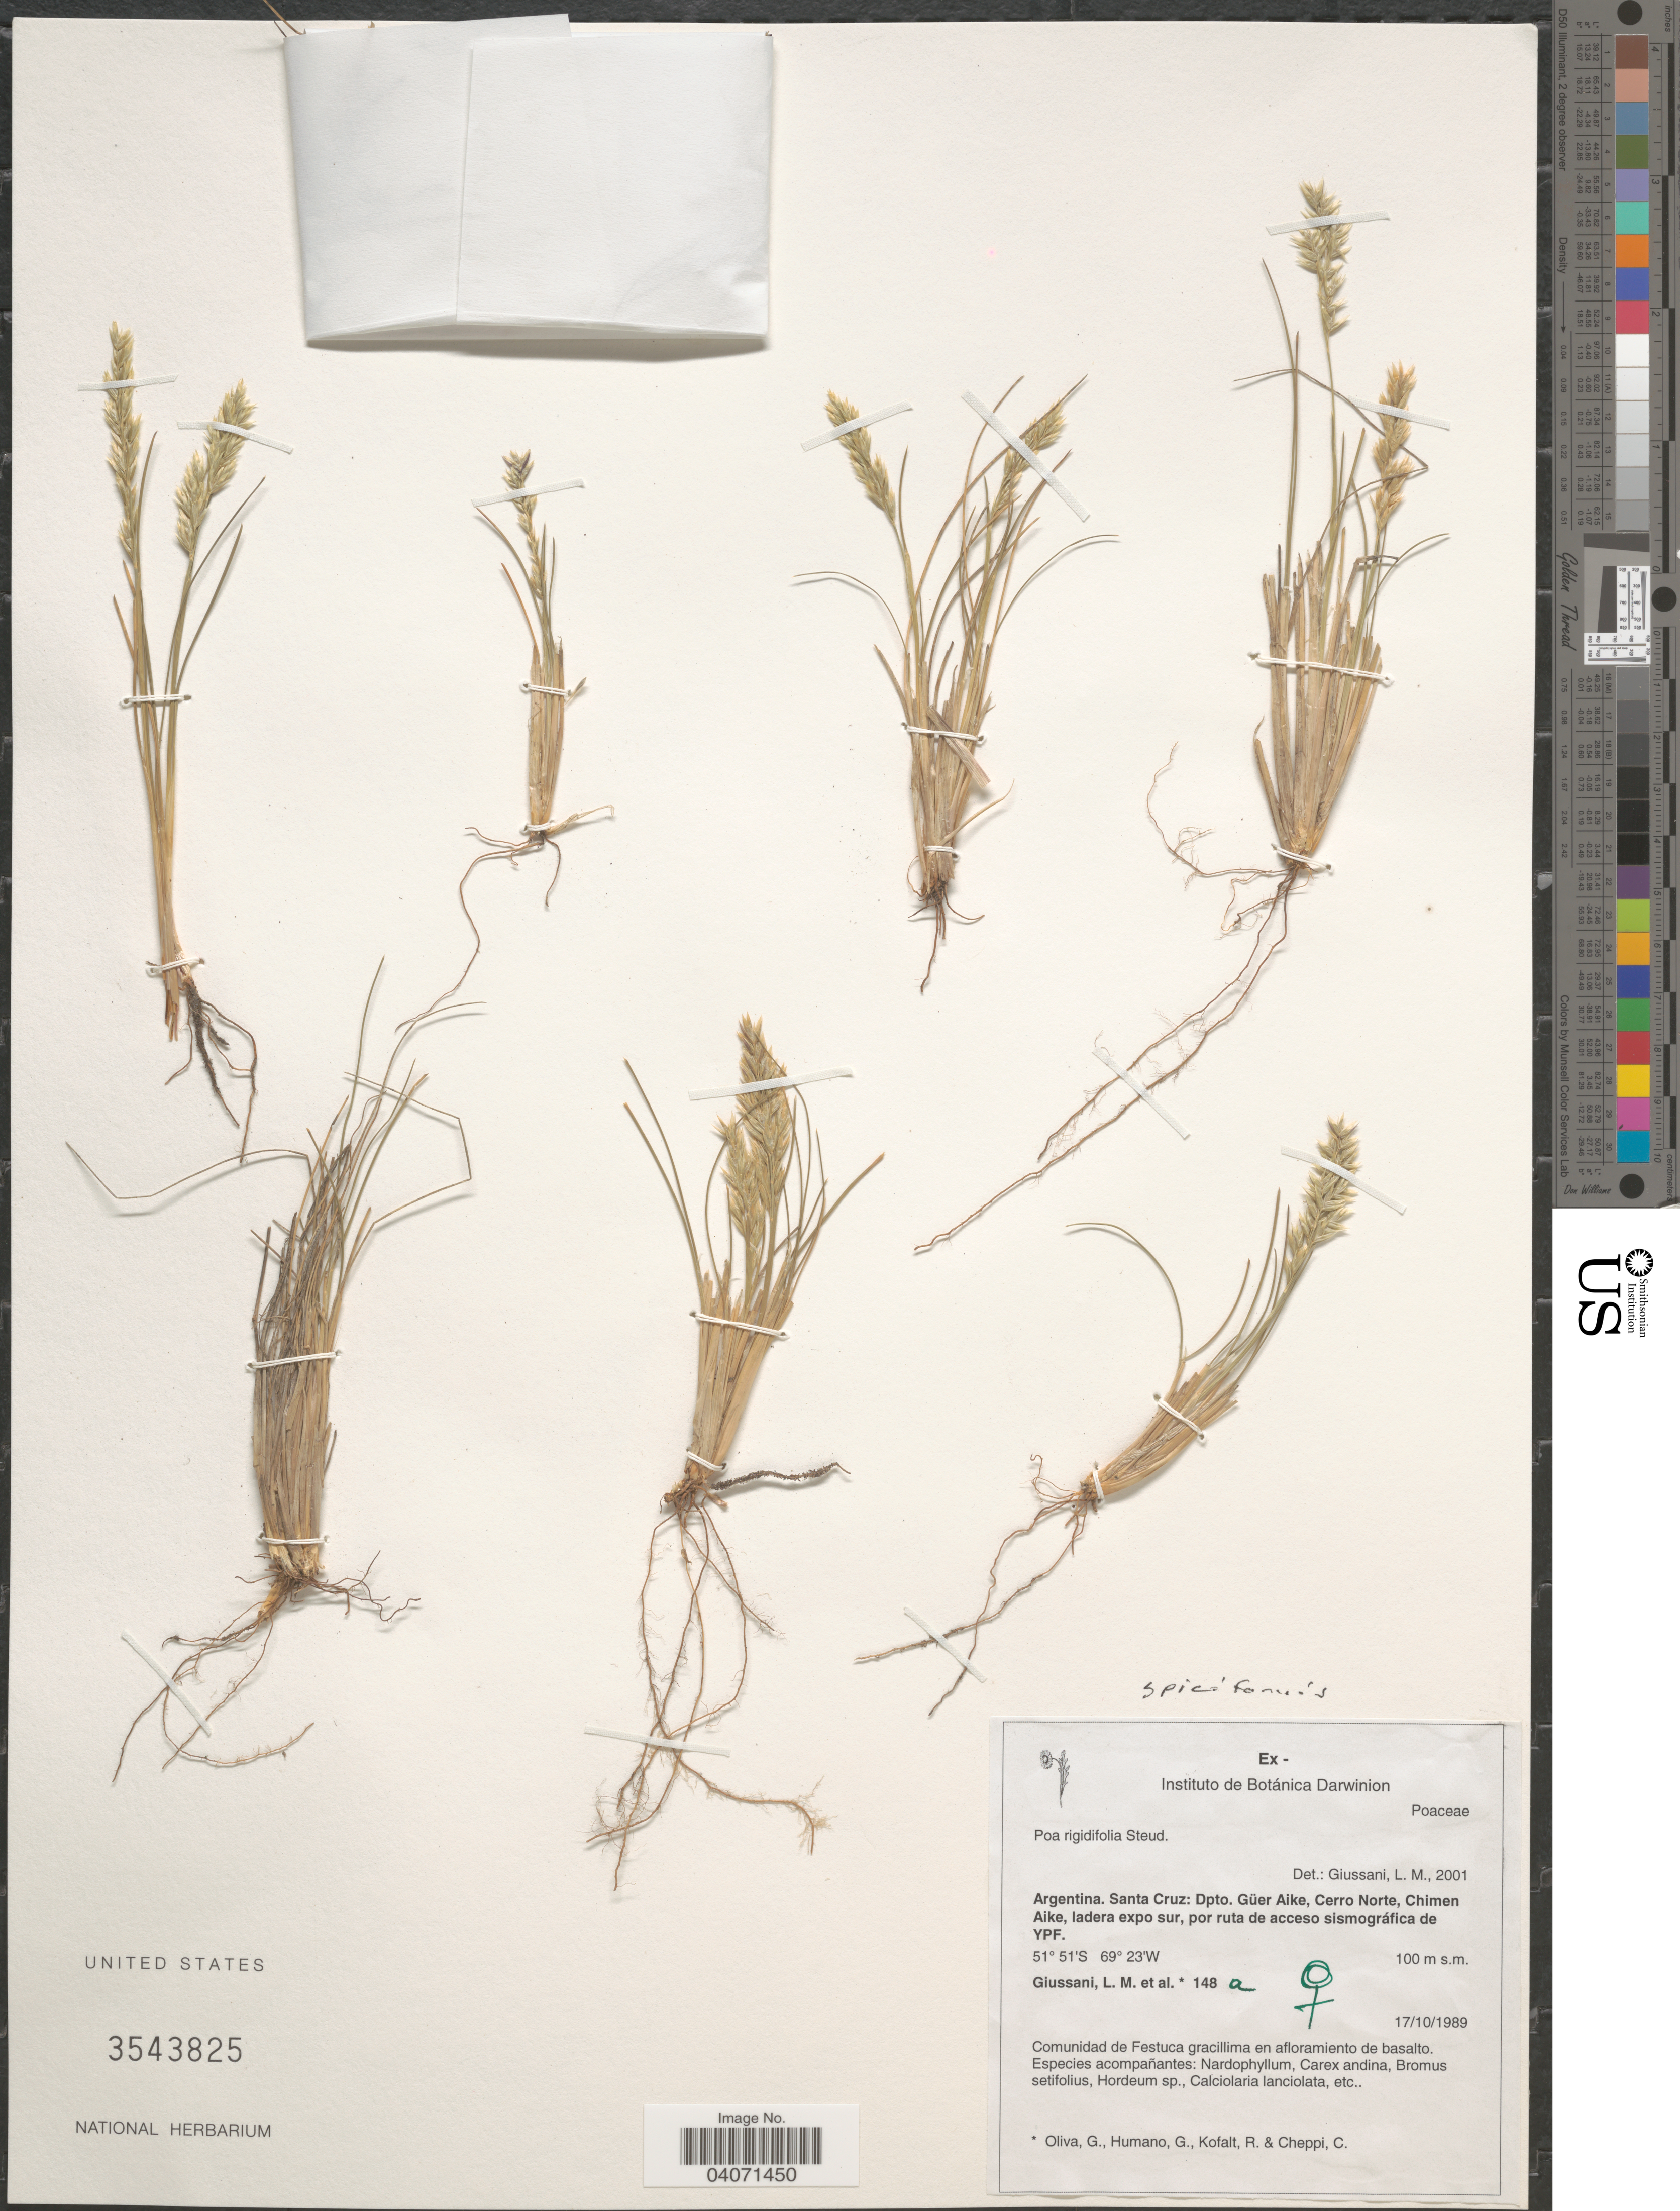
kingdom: Plantae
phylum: Tracheophyta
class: Liliopsida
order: Poales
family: Poaceae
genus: Poa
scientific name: Poa spiciformis var. spiciformis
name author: Steud.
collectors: L. Giussani, G. Oliva, G. Humano, R. Kofalt & C. Cheppi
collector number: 148a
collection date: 1989-10-17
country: Argentina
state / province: Santa Cruz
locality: Dpto. Güer Aike, Cerro Norte, Chimen Aike, ladera expo sur, por ruta de acceso sismográfica de YPF.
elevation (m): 100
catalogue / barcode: US 3543825